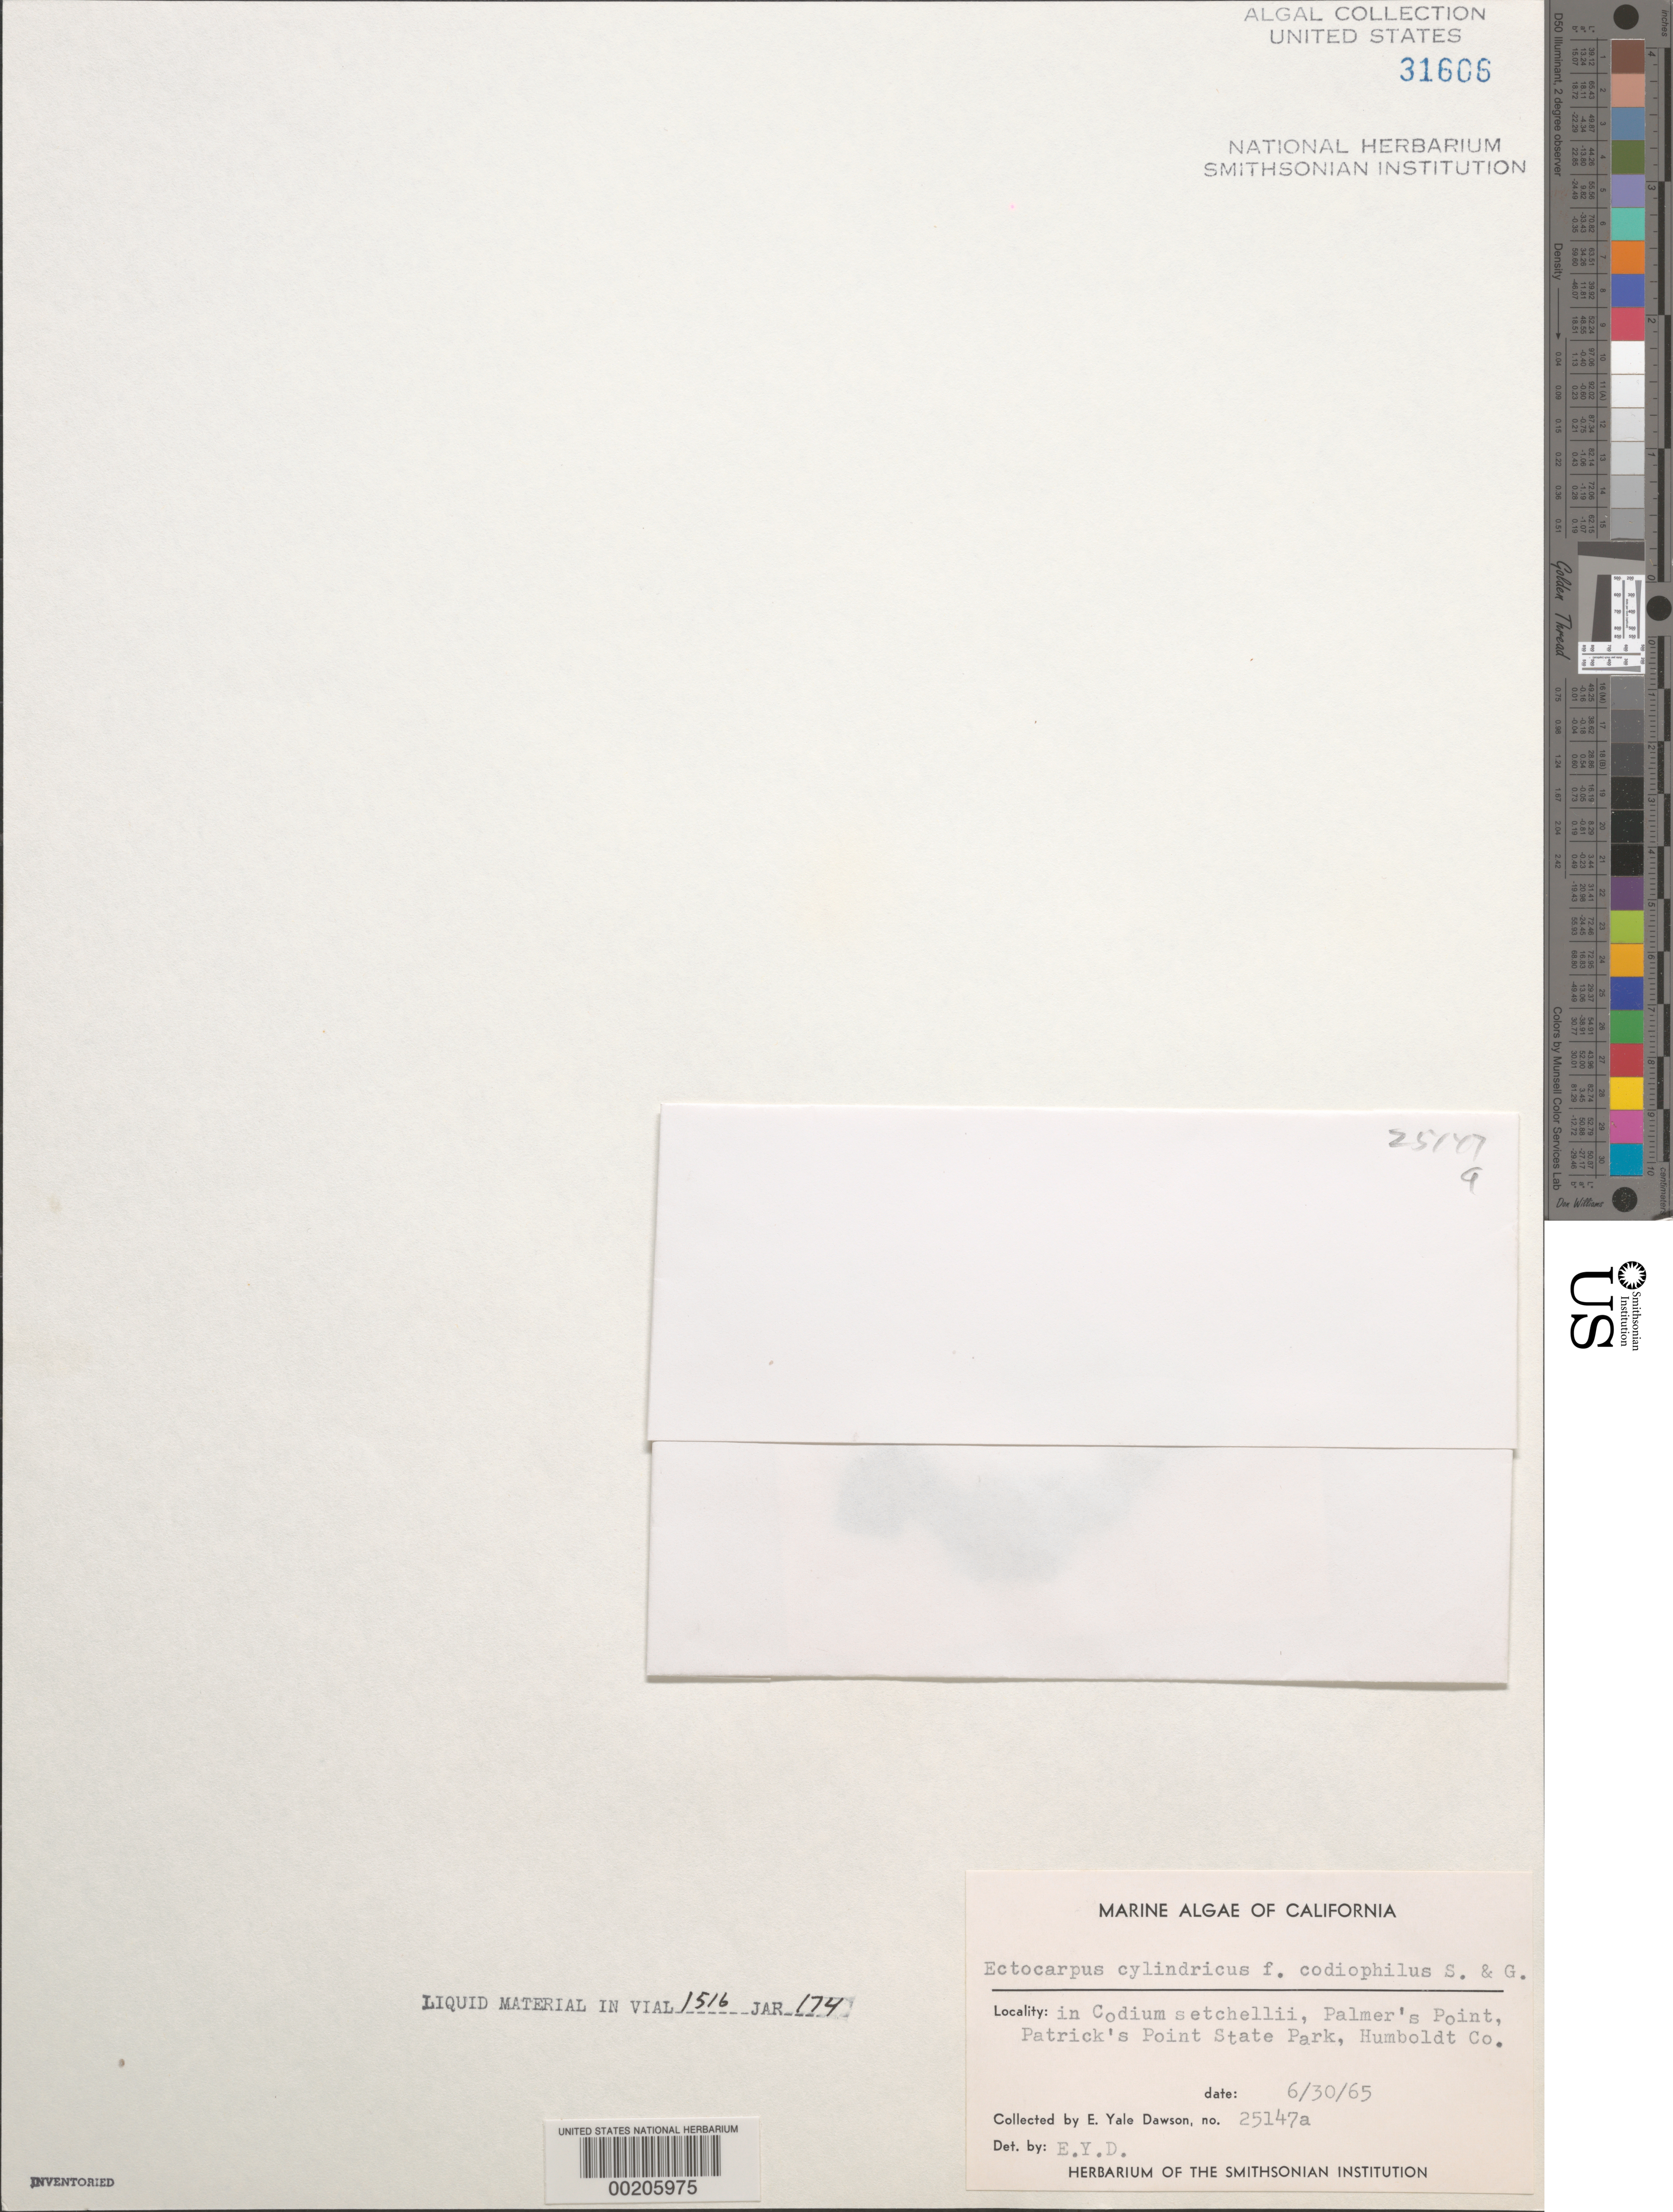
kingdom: Chromista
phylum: Ochrophyta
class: Phaeophyceae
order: Ectocarpales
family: Acinetosporaceae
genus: Feldmannia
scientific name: Feldmannia simplex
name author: (P. Crouan & H. Crouan) G. Hamel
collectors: E. Y. Dawson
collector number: EYD 25147a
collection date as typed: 30 Jun 1965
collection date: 1965-06-30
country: United States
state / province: California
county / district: Humboldt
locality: Palmer's Point, Patrick's Point State Park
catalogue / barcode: US 31606